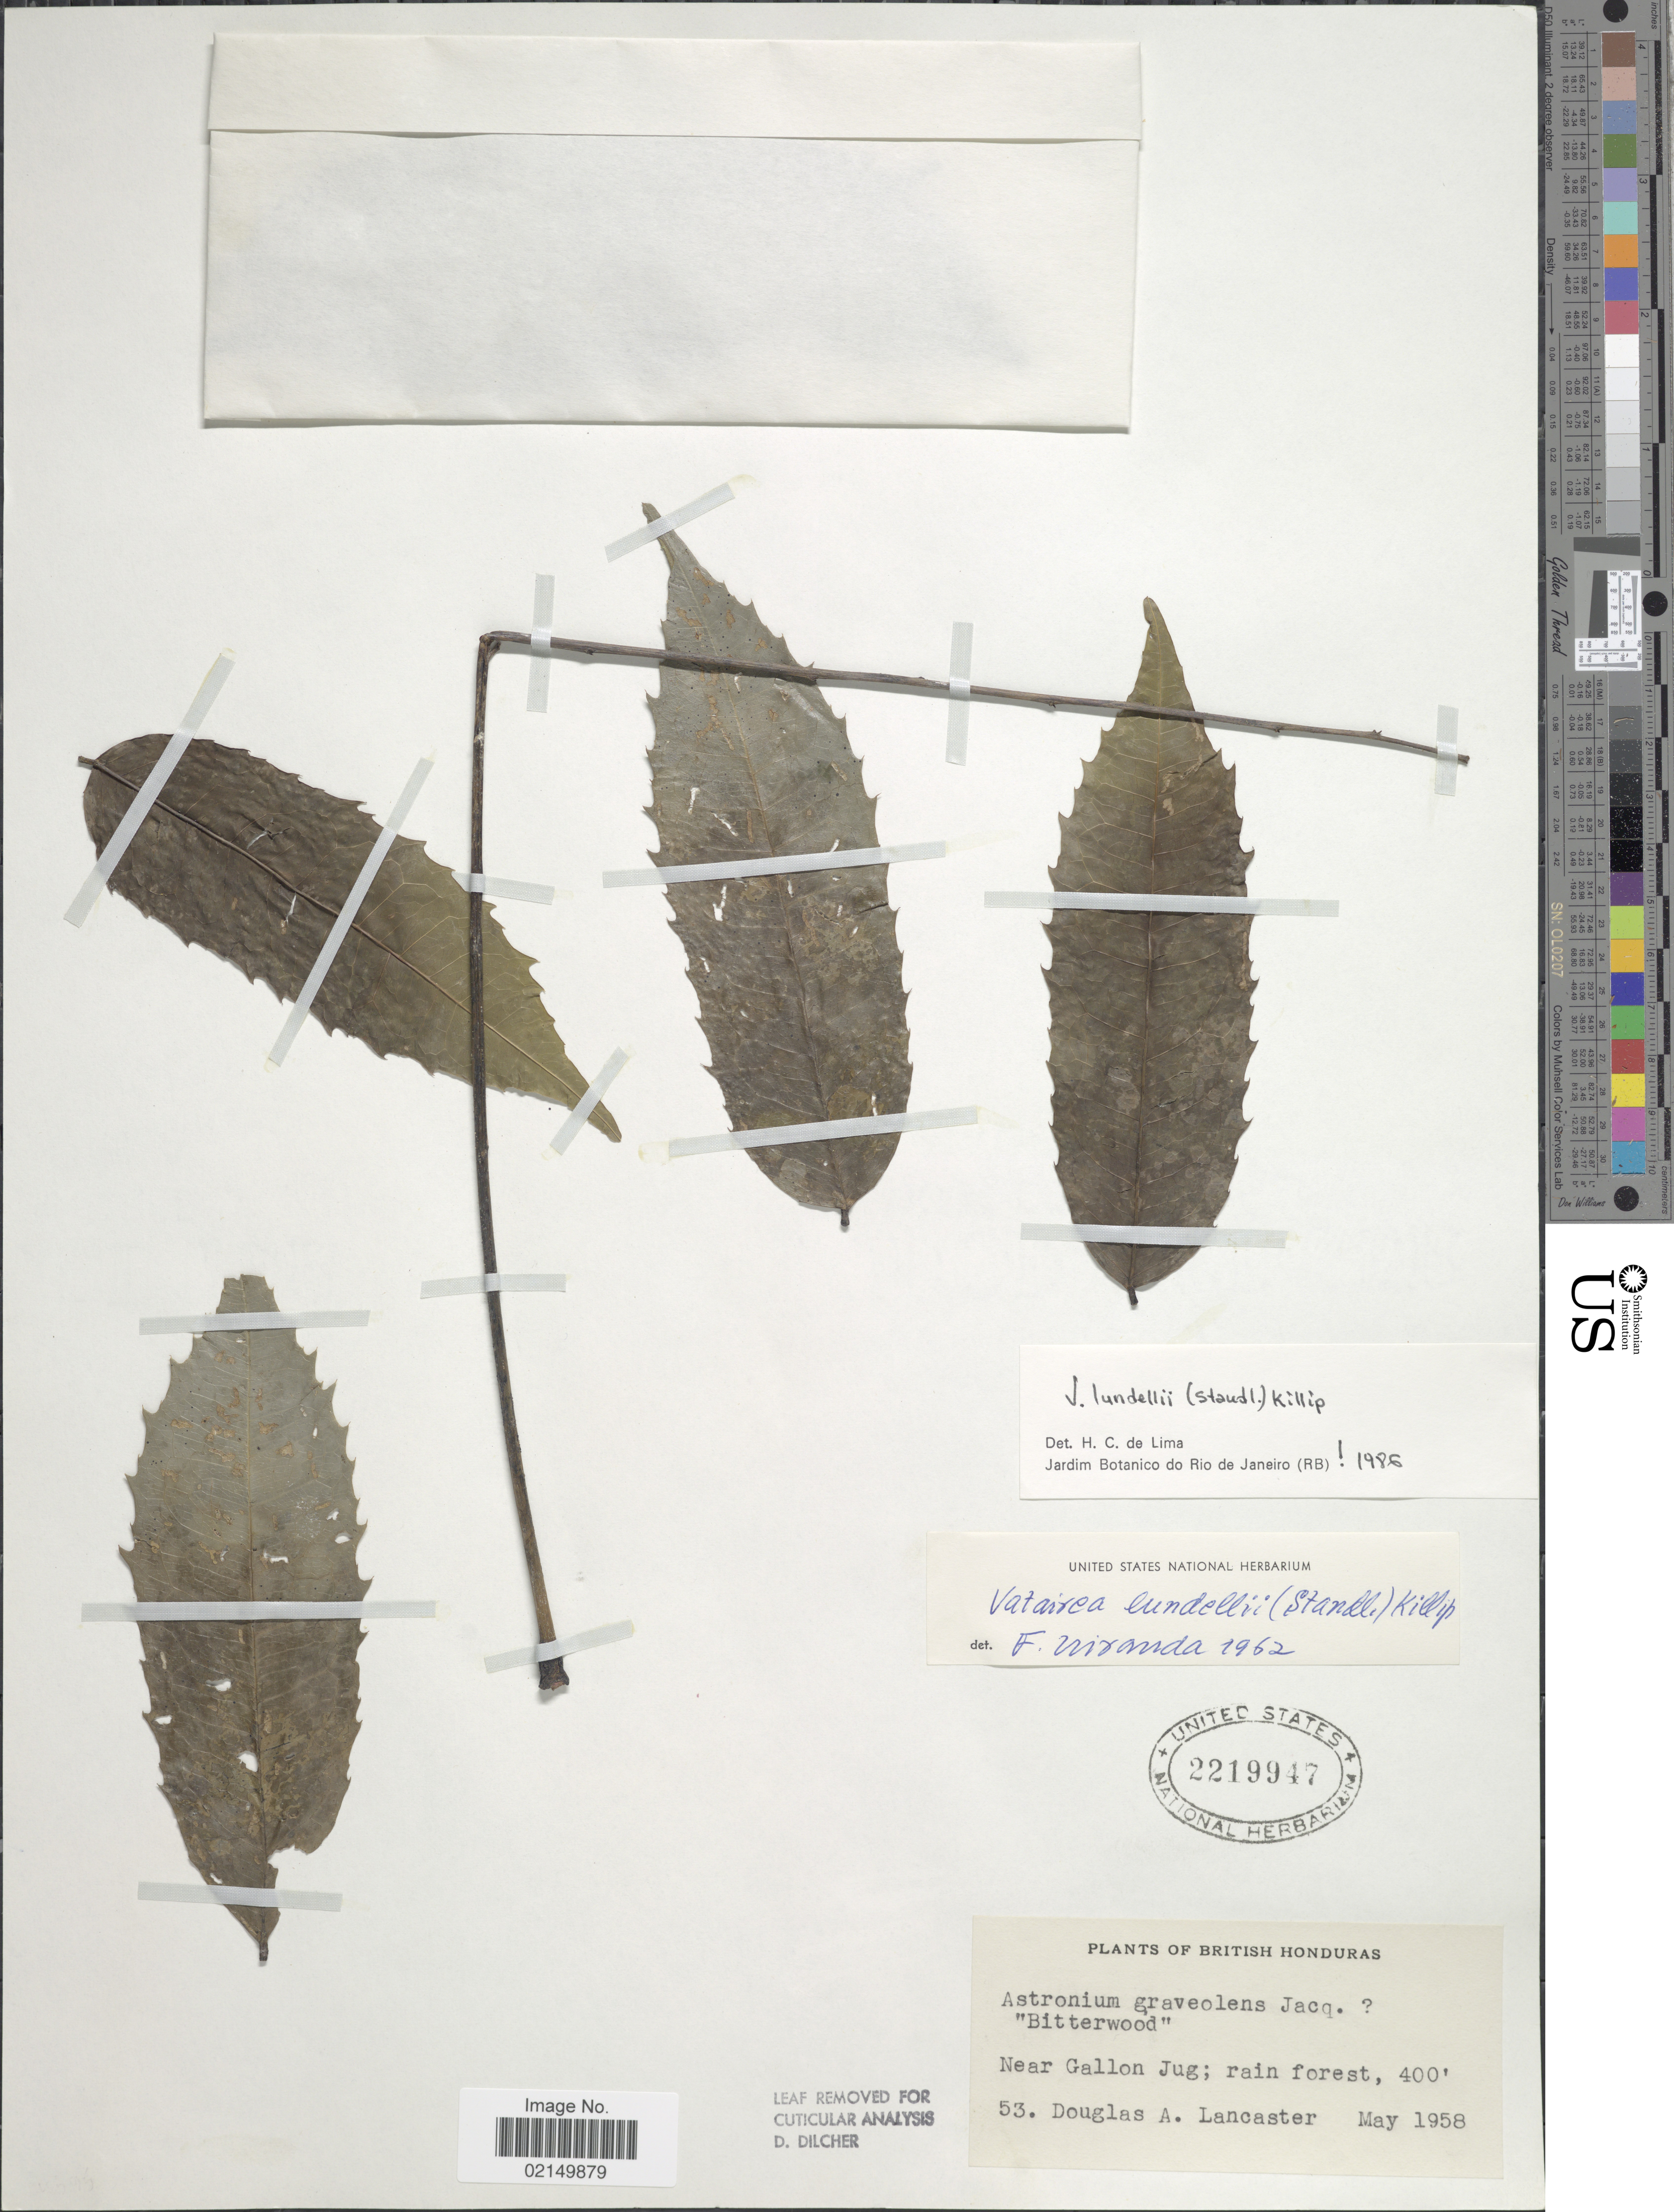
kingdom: Plantae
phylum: Tracheophyta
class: Magnoliopsida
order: Fabales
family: Fabaceae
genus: Vatairea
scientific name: Vatairea lundellii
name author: (Standl.) Killip ex Record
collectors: D. Lancaster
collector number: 53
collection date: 1958-05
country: Belize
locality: British Honduras, Near Gallon Jug; rain forest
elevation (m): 122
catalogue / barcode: US 2219947